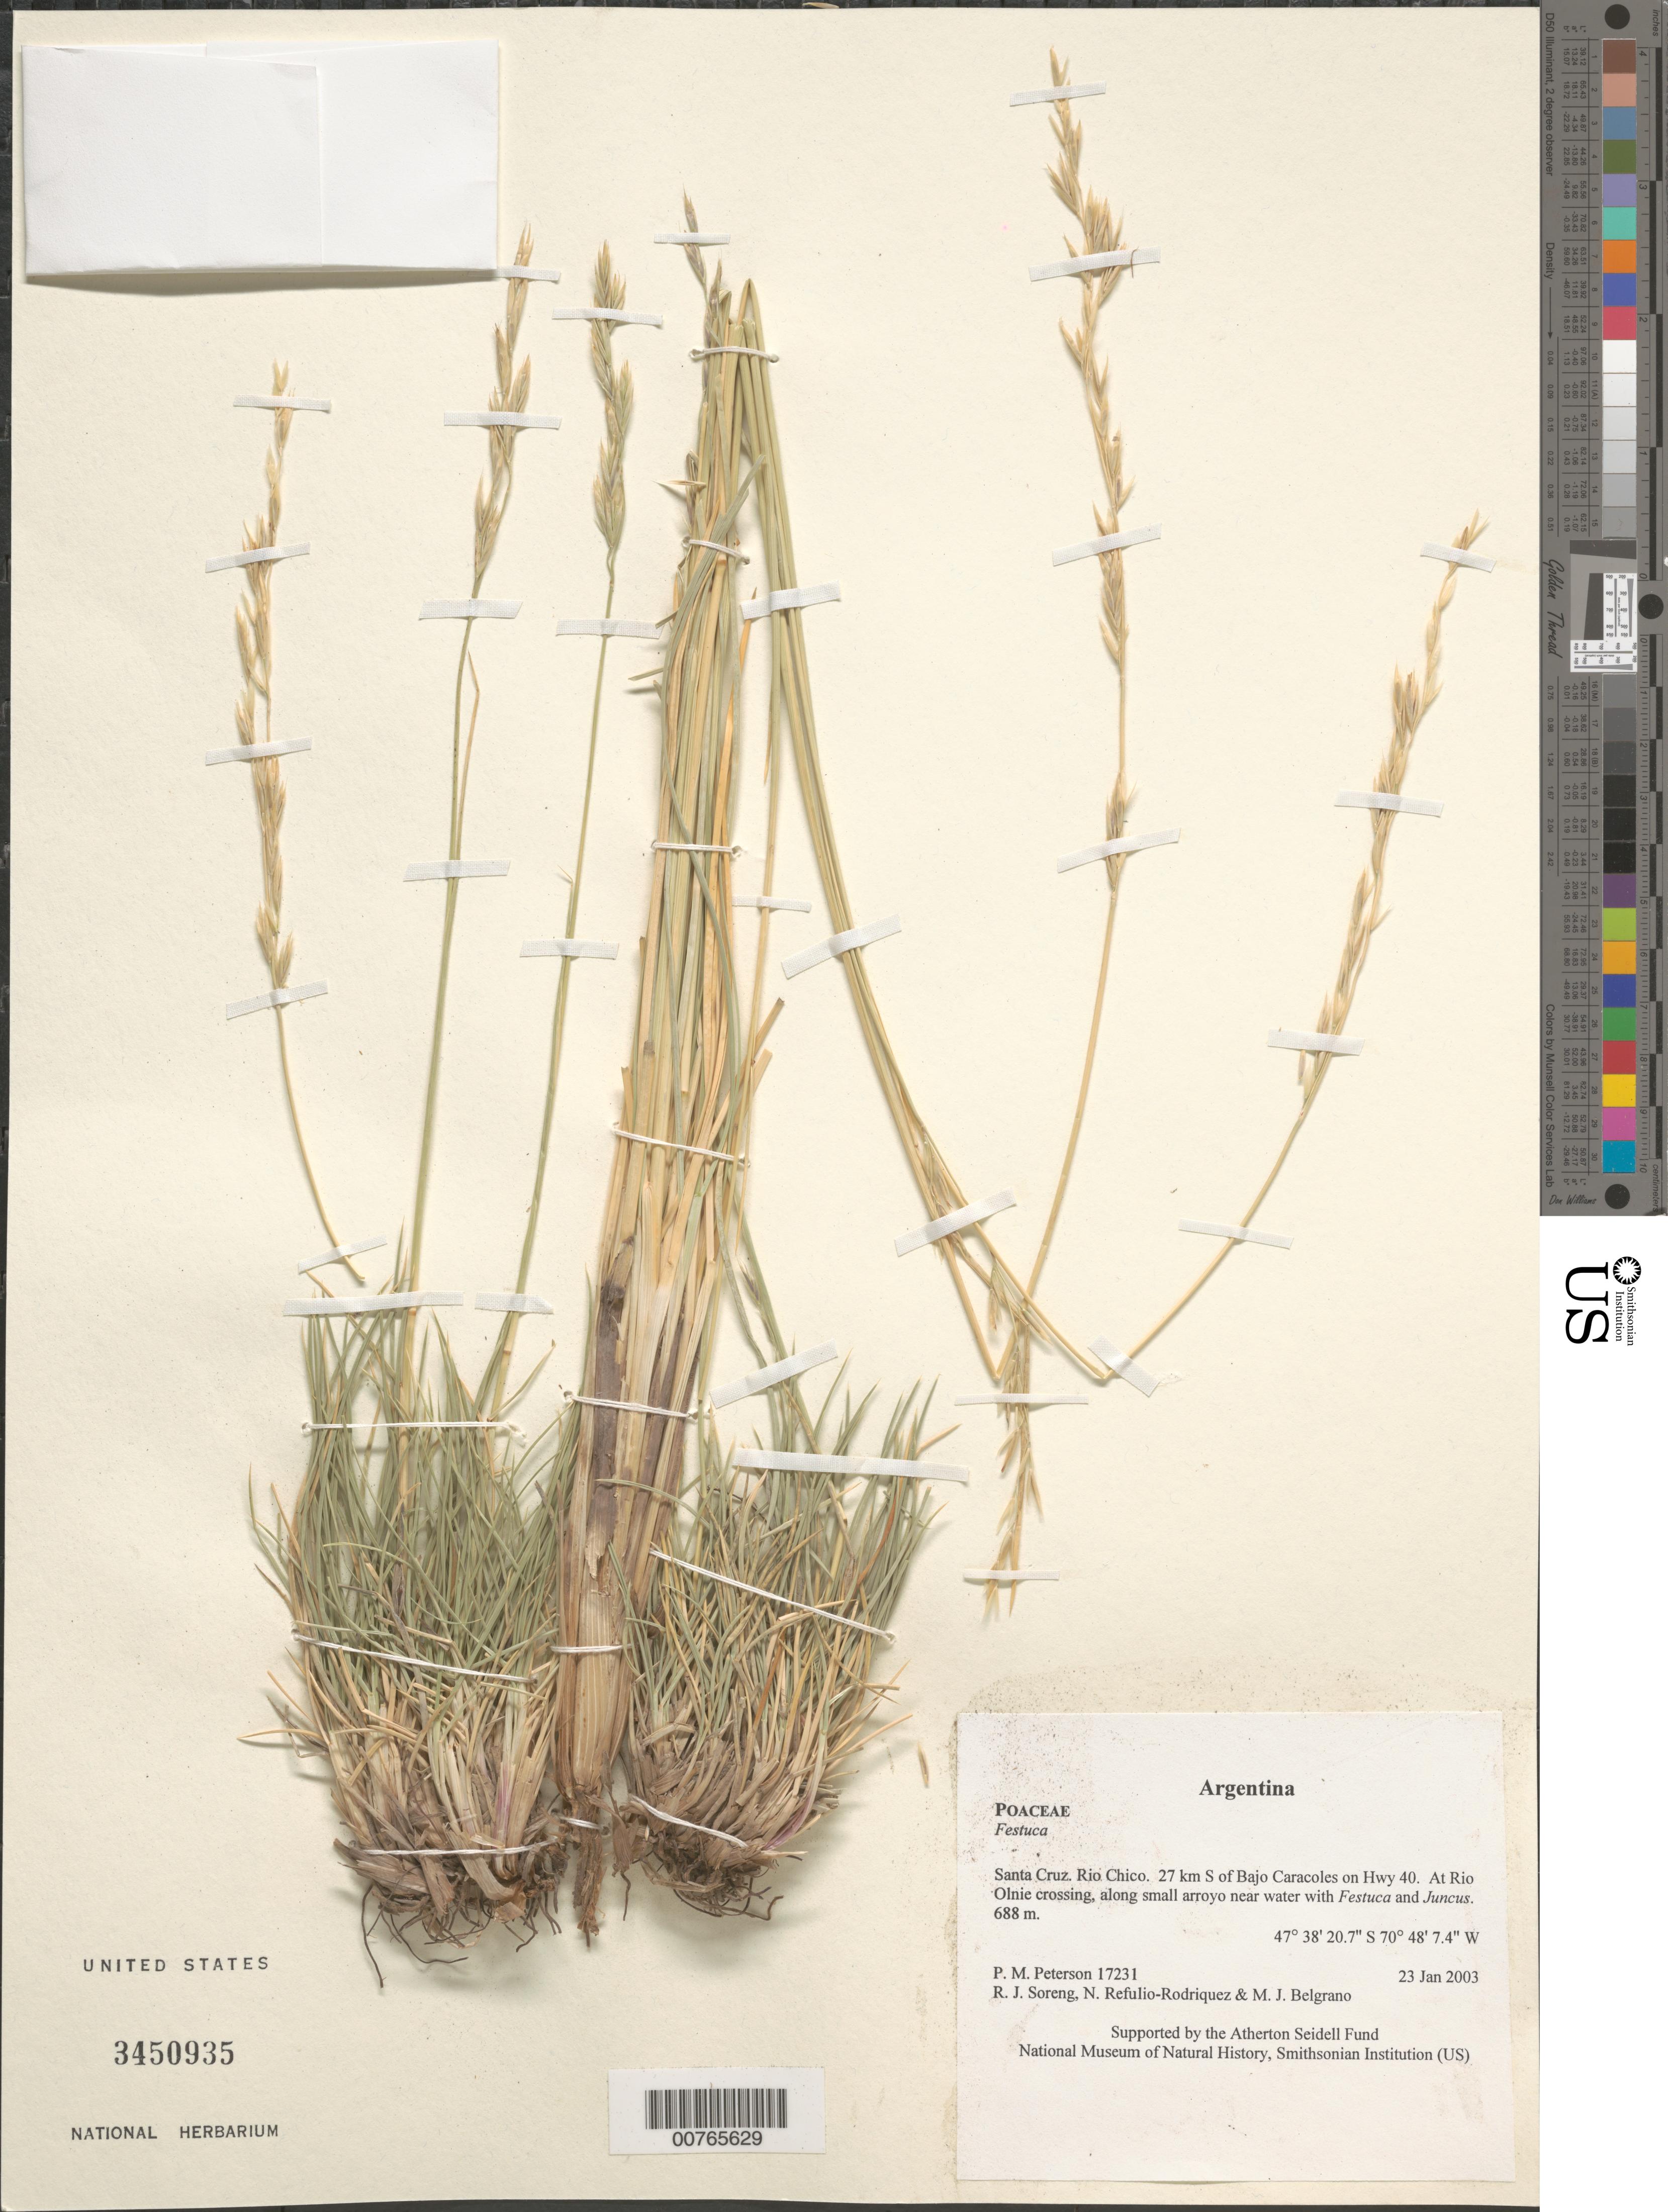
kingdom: Plantae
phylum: Tracheophyta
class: Liliopsida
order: Poales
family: Poaceae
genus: Festuca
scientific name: Festuca sp.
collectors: P. M. Peterson, R. J. Soreng, N. Refulio-Rodríguez & M. Belgrano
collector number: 17231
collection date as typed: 23 Jan 2003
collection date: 2003-01-23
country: Argentina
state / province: Santa Cruz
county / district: Rio Chico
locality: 27 km S of Bajo Caracoles on Hwy 40. At Rio Olnie crossing, along small arroyo near water with Festuca and Juncus.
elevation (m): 688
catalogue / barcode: US 3450935